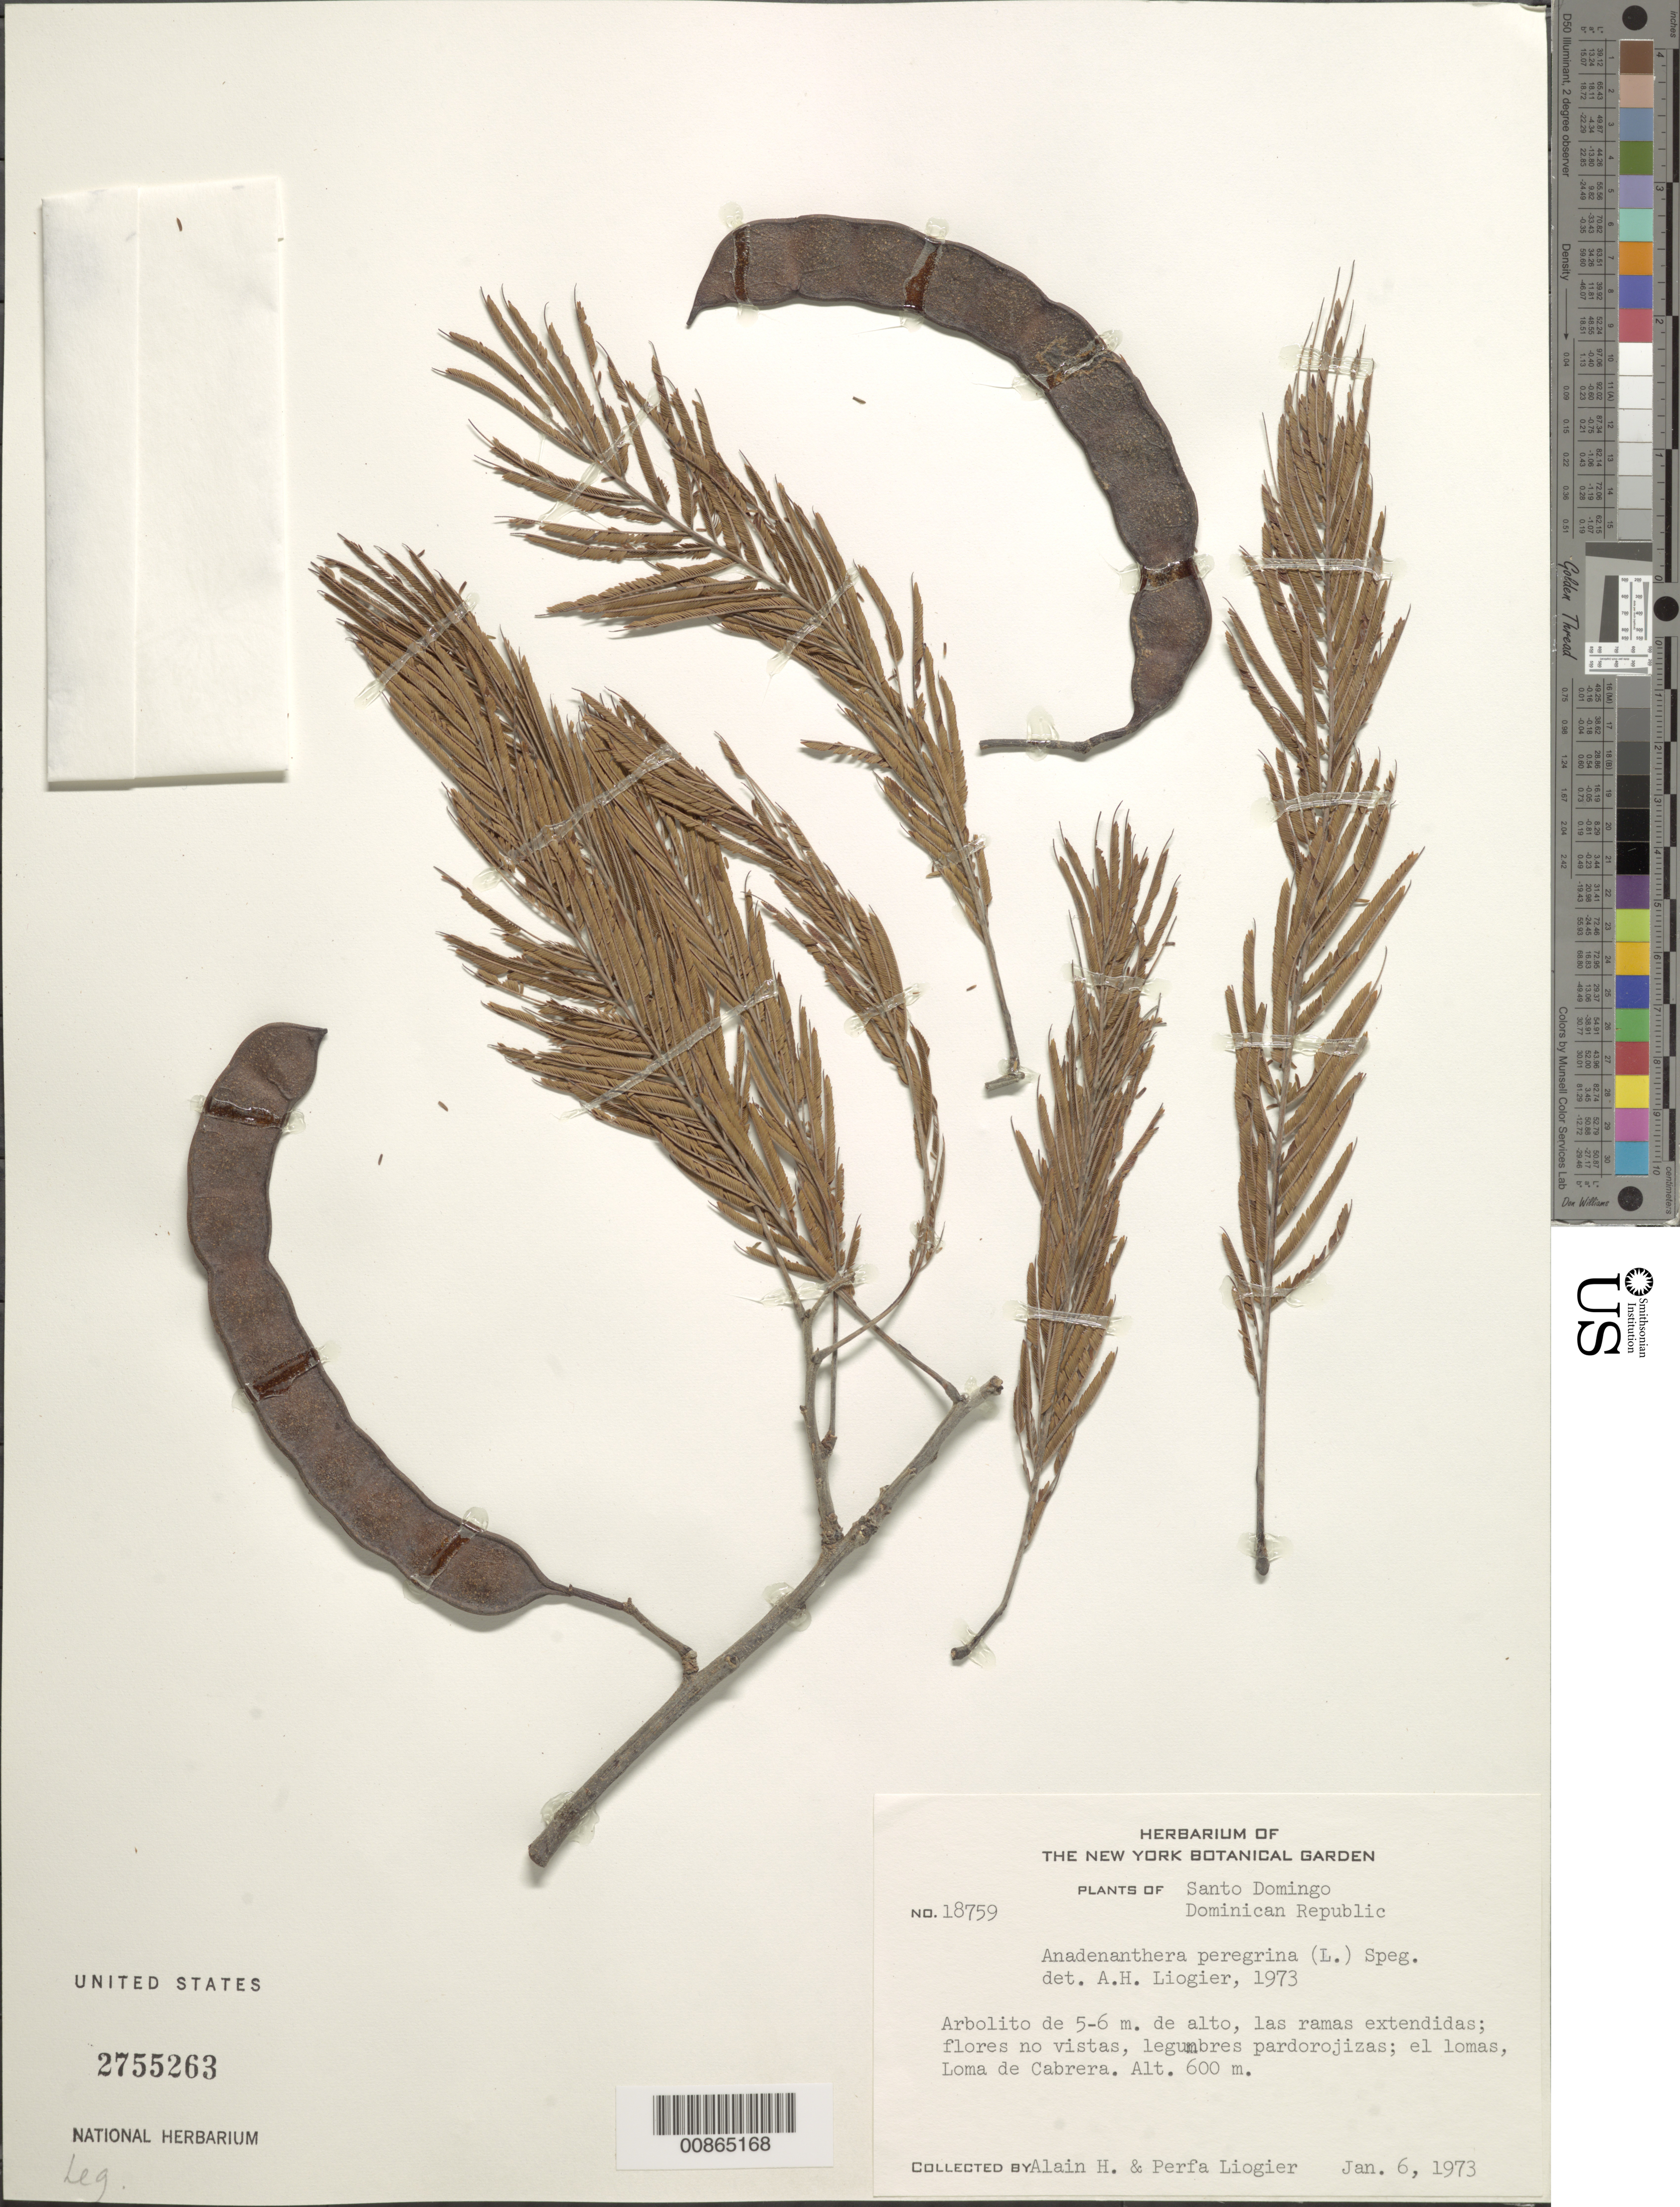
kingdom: Plantae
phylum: Tracheophyta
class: Magnoliopsida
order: Fabales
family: Fabaceae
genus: Anadenanthera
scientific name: Anadenanthera peregrina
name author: (L.) Speg.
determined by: Liogier, Alain H.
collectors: A. H. Liogier & M. P. Liogier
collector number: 18759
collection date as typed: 06 Jan 1973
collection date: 1973-01-06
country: Dominican Republic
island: Hispaniola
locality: El lomas, Loma de Cabrera.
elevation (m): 600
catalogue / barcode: US 2755263